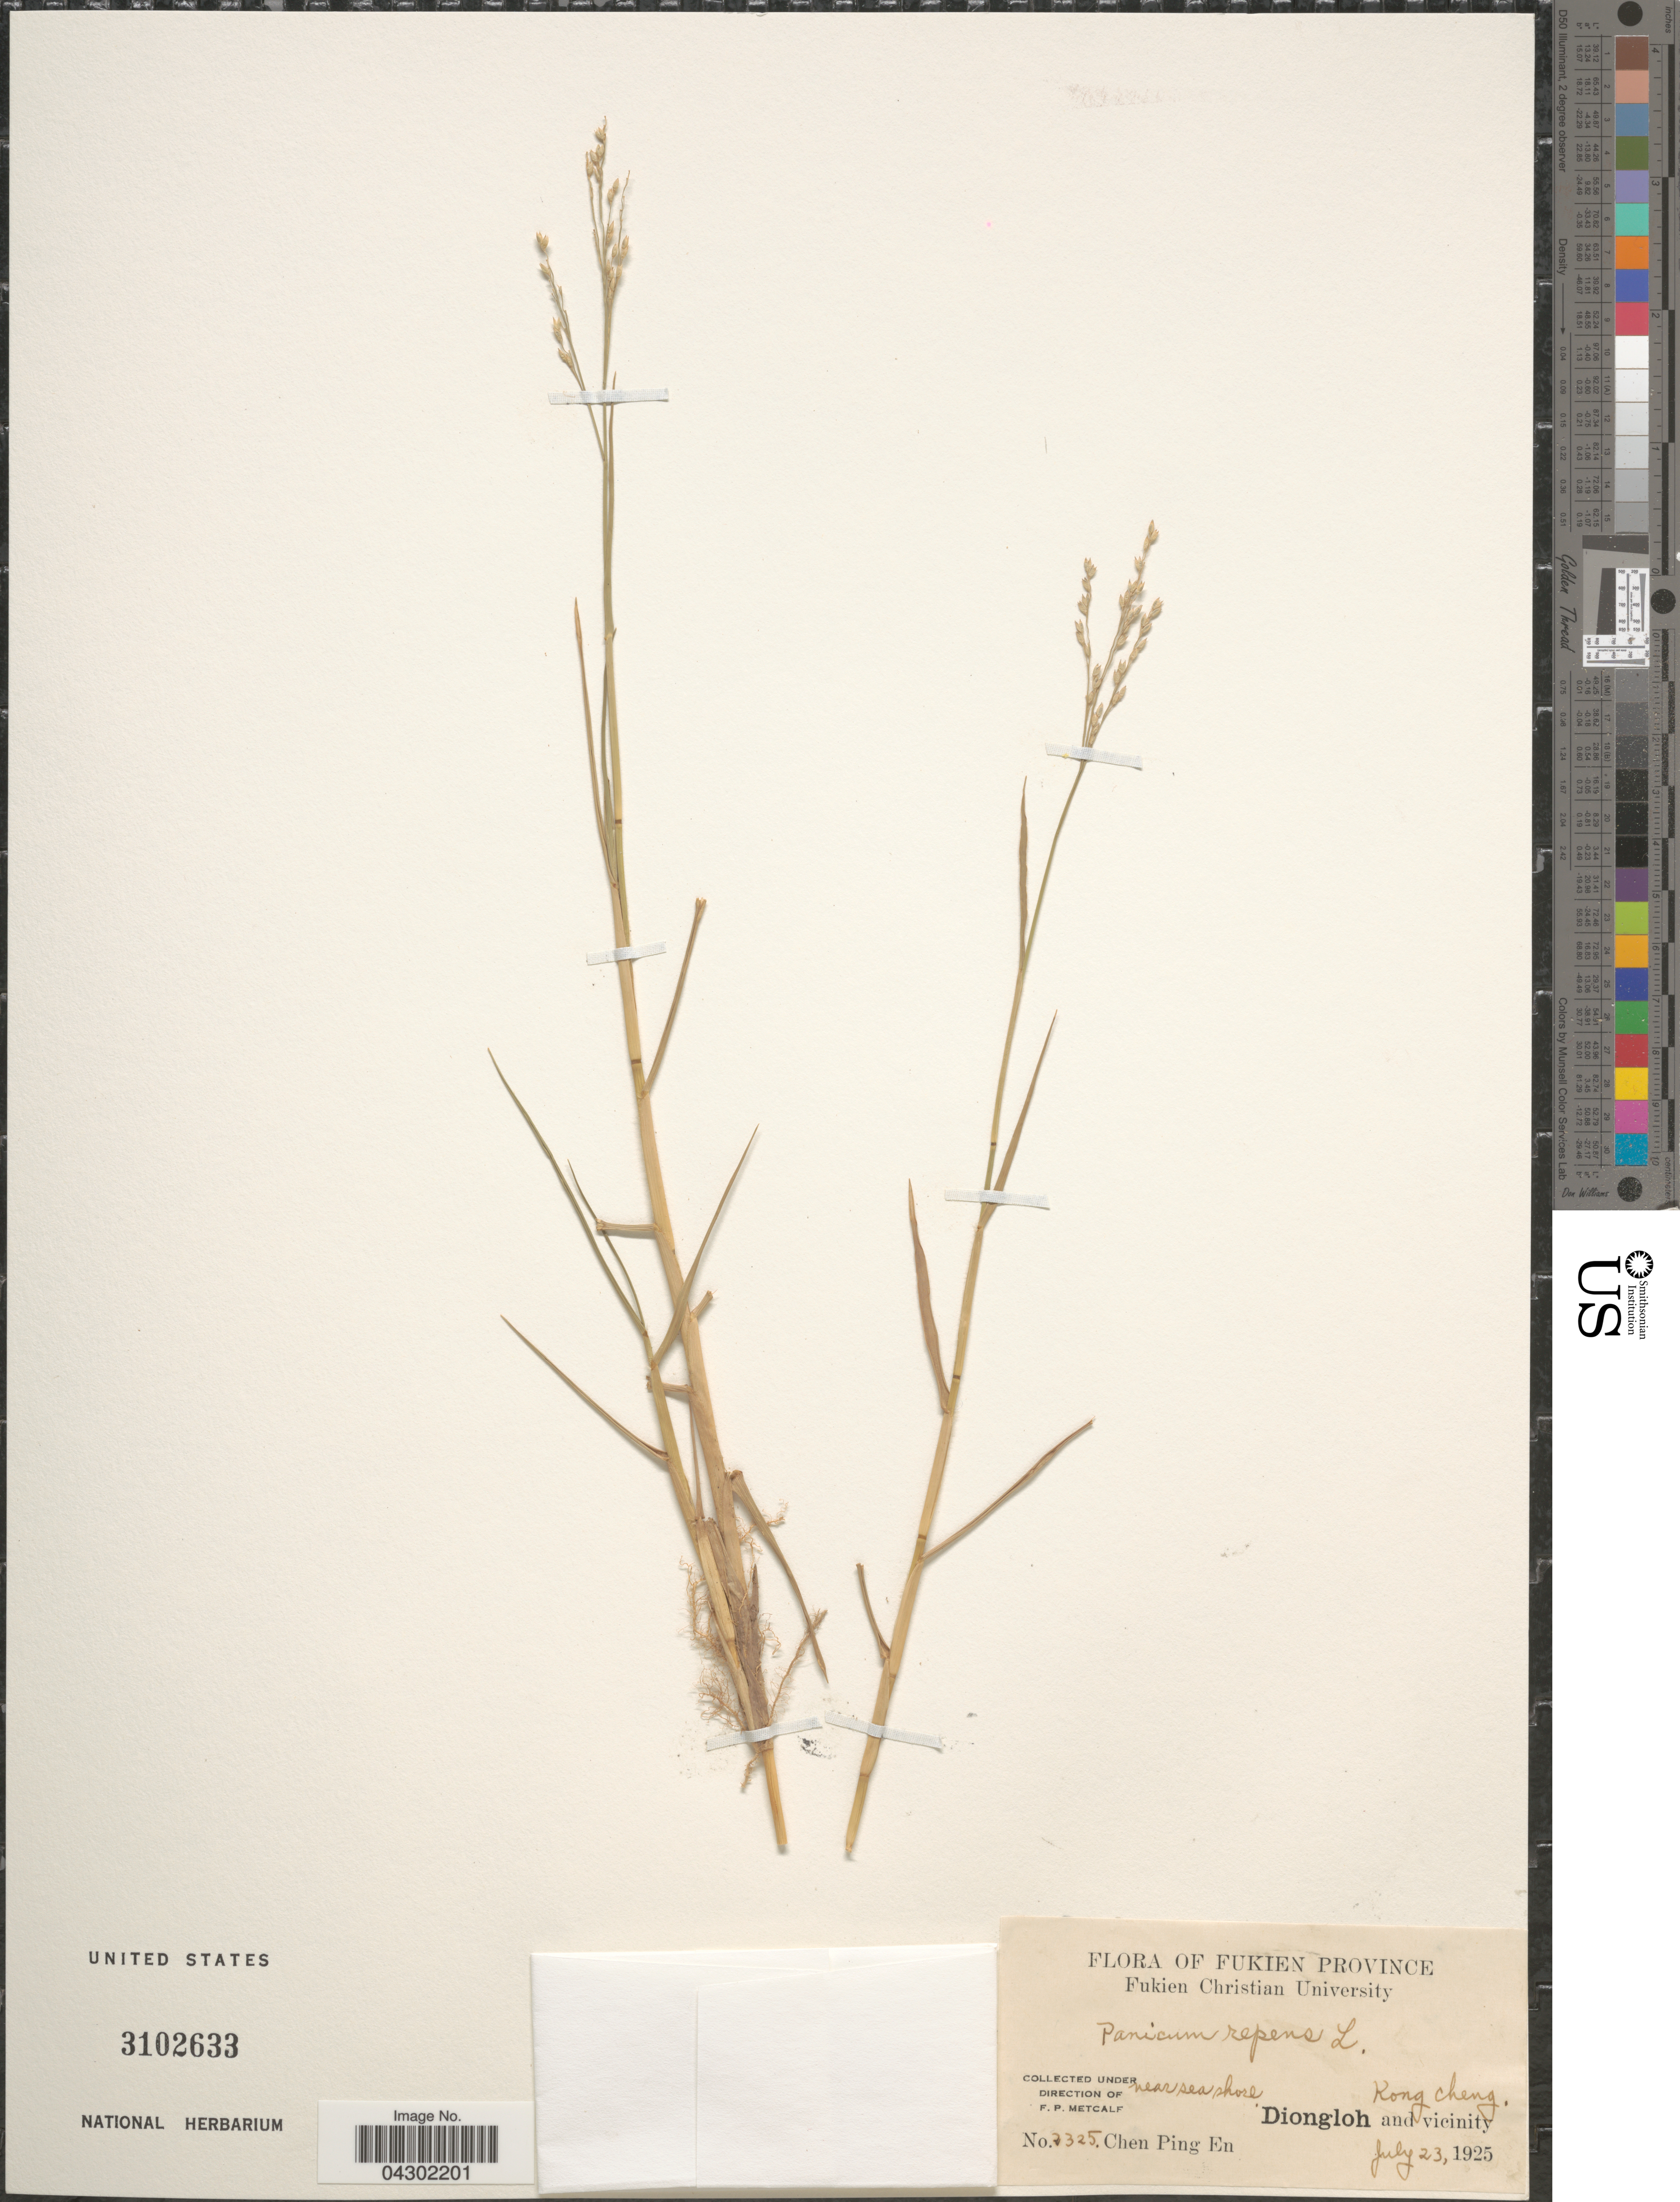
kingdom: Plantae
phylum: Tracheophyta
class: Liliopsida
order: Poales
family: Poaceae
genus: Panicum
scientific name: Panicum repens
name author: L.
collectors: C. Ping En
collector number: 2325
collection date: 1925-07-23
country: China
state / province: Fujian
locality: Fukien Province. Kong Cheng. Diongloh and vicinity.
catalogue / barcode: US 3102633